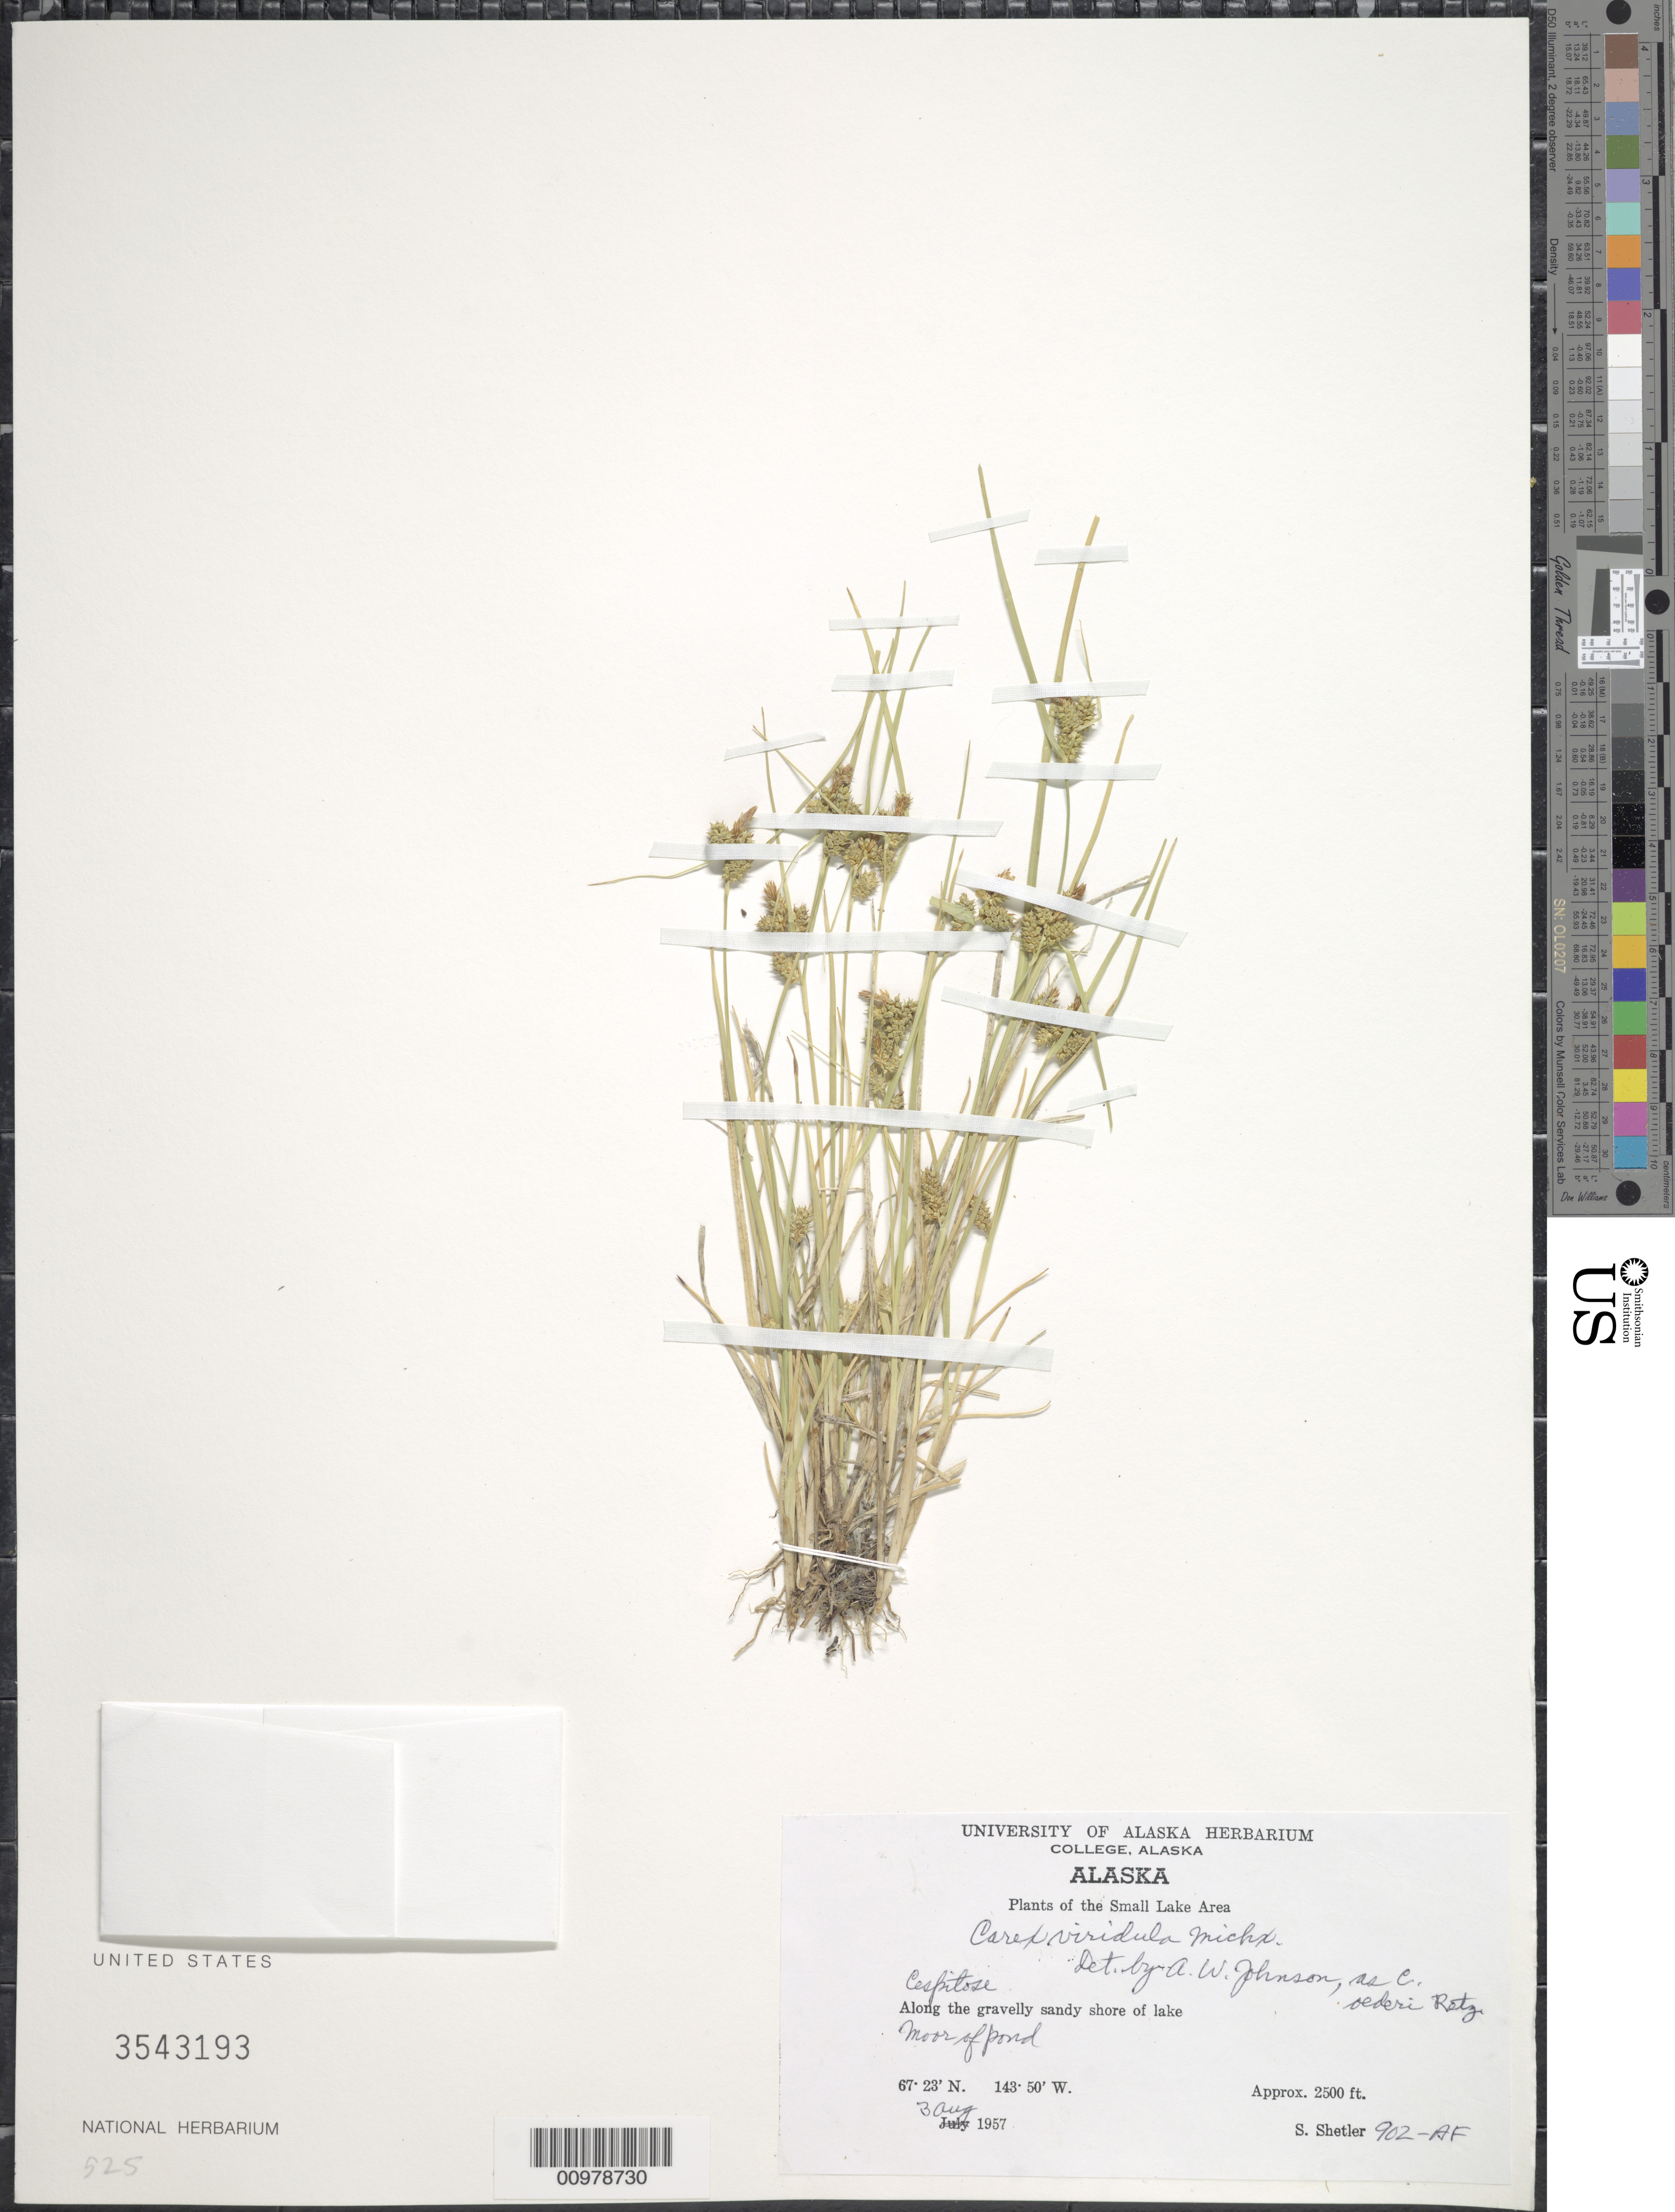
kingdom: Plantae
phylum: Tracheophyta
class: Liliopsida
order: Poales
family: Cyperaceae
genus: Carex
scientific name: Carex oederi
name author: Retz.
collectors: S. Shetler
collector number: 902-AF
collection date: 1957-08-03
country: United States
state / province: Alaska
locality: Small Lake Area, along the gravelly sandy shore of lake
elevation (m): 762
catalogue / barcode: US 3543193